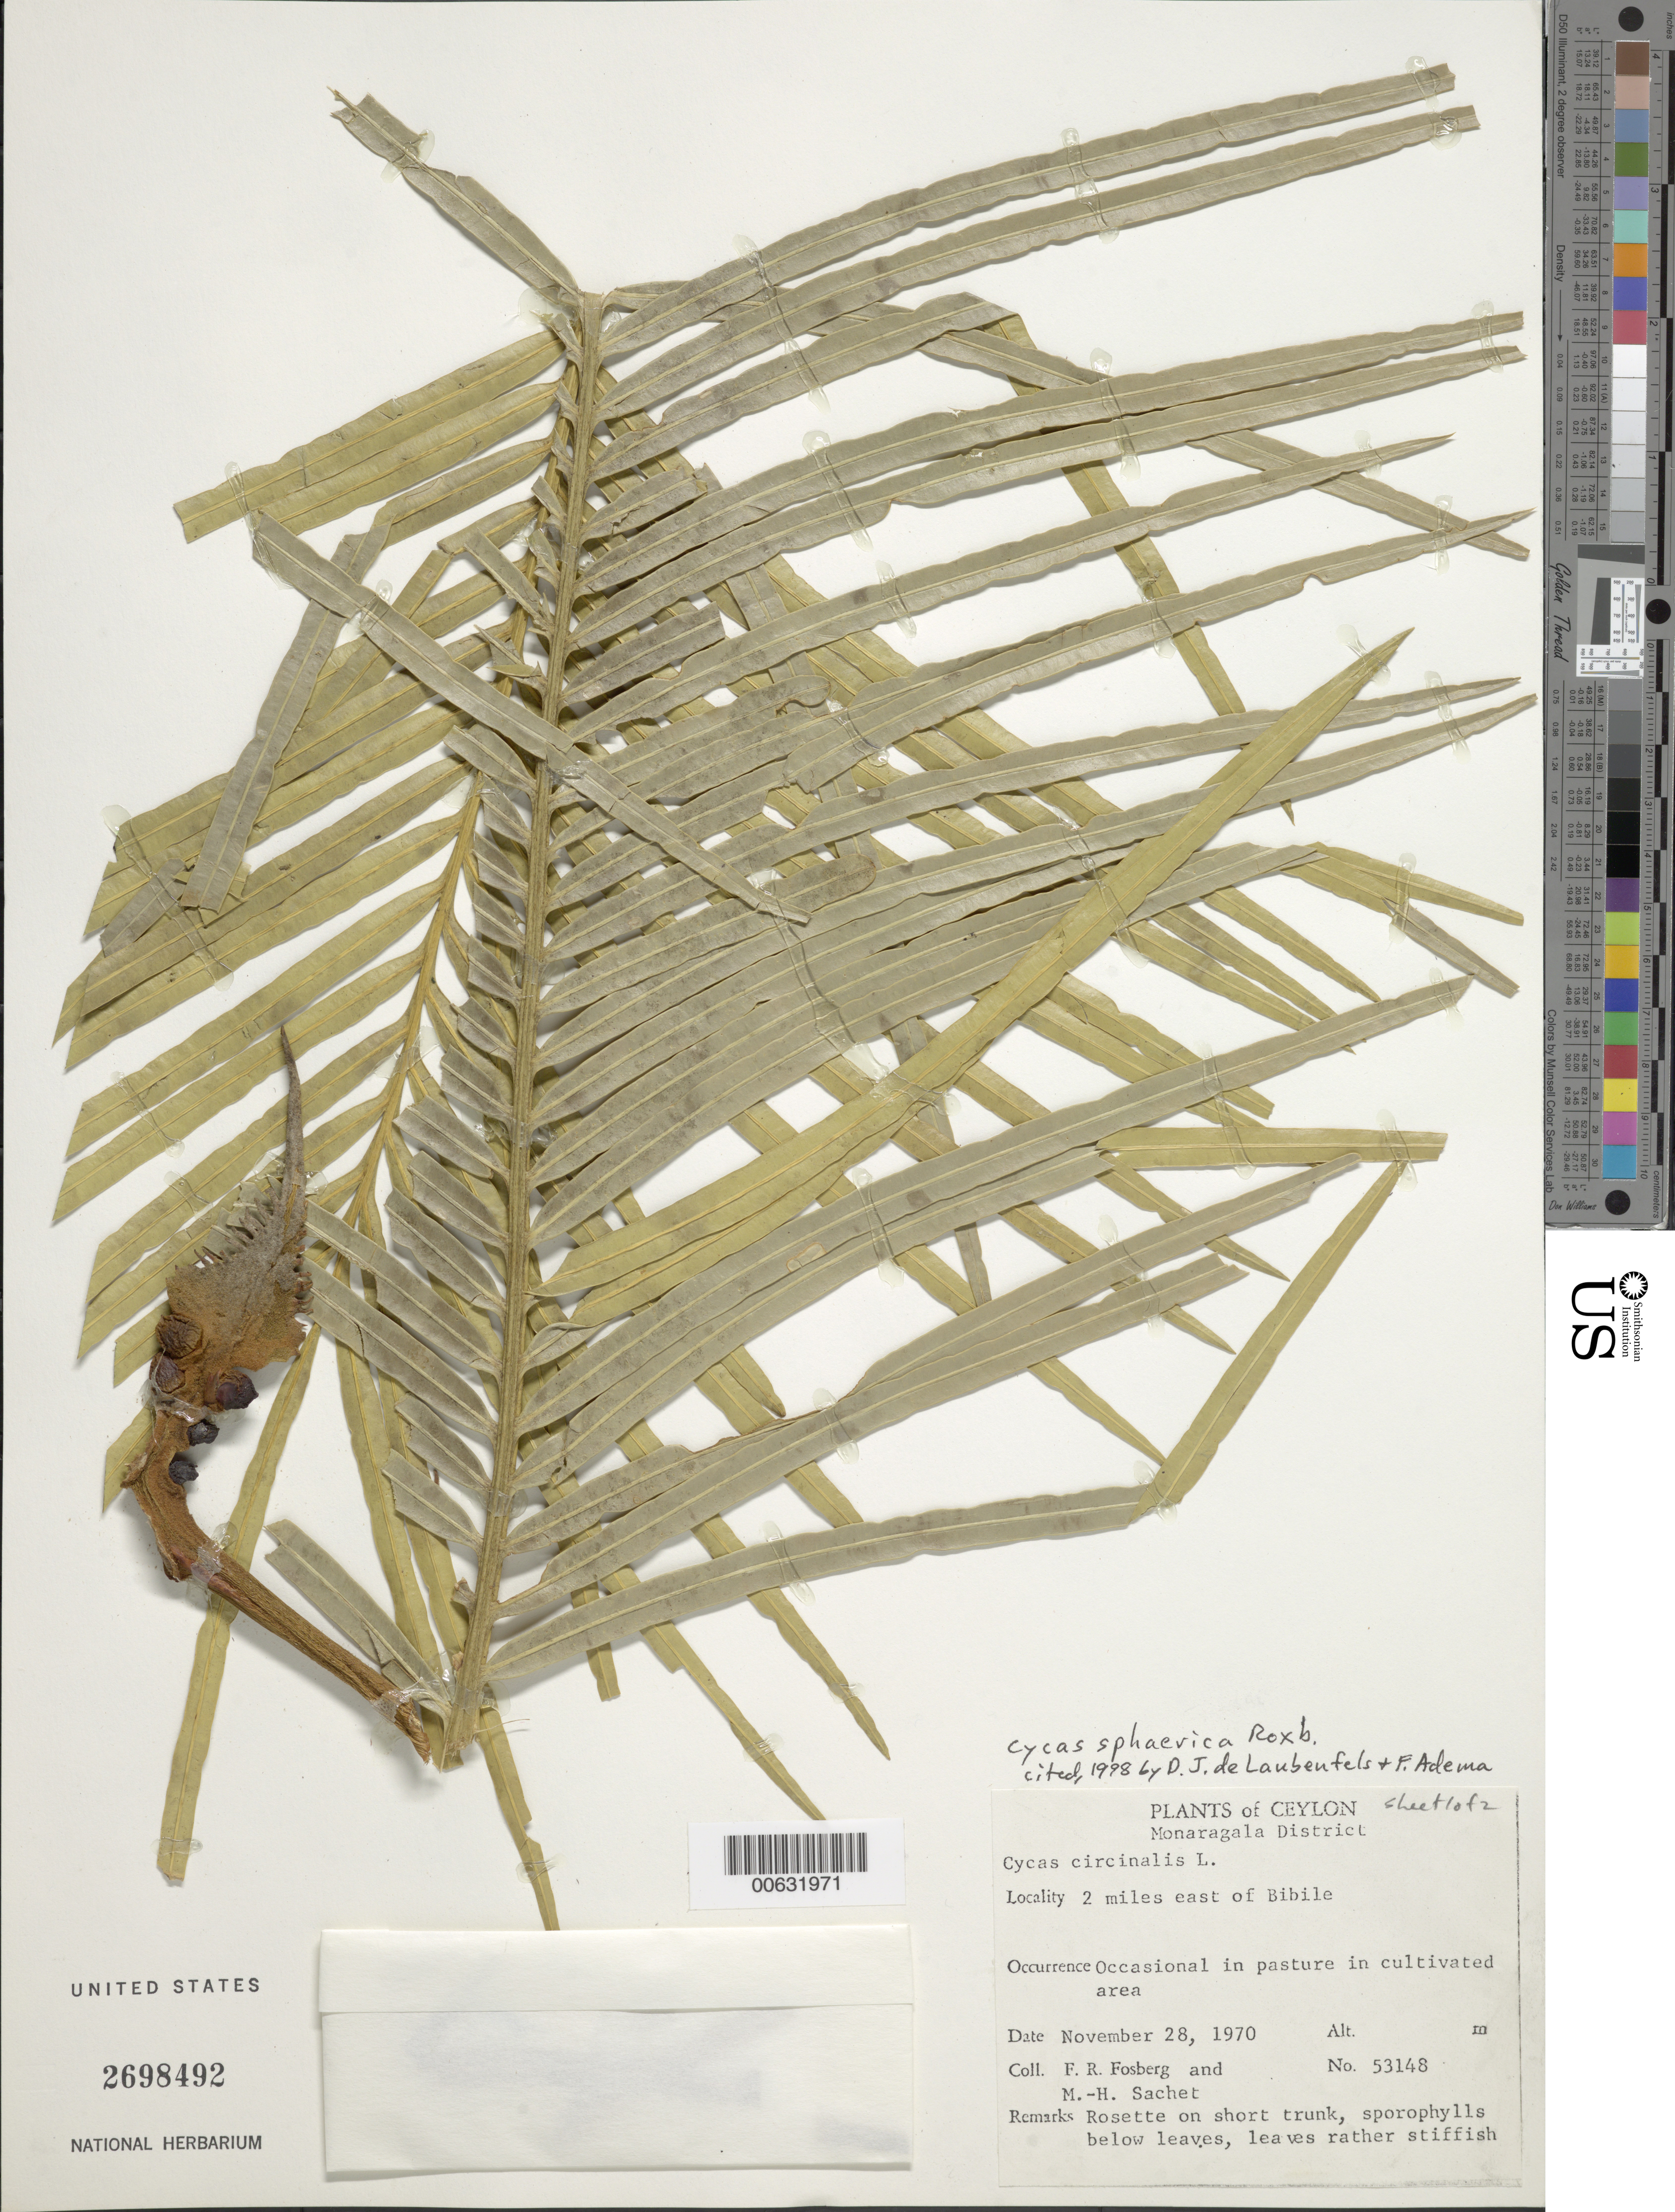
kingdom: Plantae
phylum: Tracheophyta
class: Cycadopsida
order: Cycadales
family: Cycadaceae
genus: Cycas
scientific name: Cycas sphaerica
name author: Roxb.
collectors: F. R. Fosberg & M.-H. Sachet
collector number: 53148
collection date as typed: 28 Nov 1970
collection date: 1970-11-28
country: Sri Lanka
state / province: Uva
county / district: Monaragala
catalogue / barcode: US 2698492